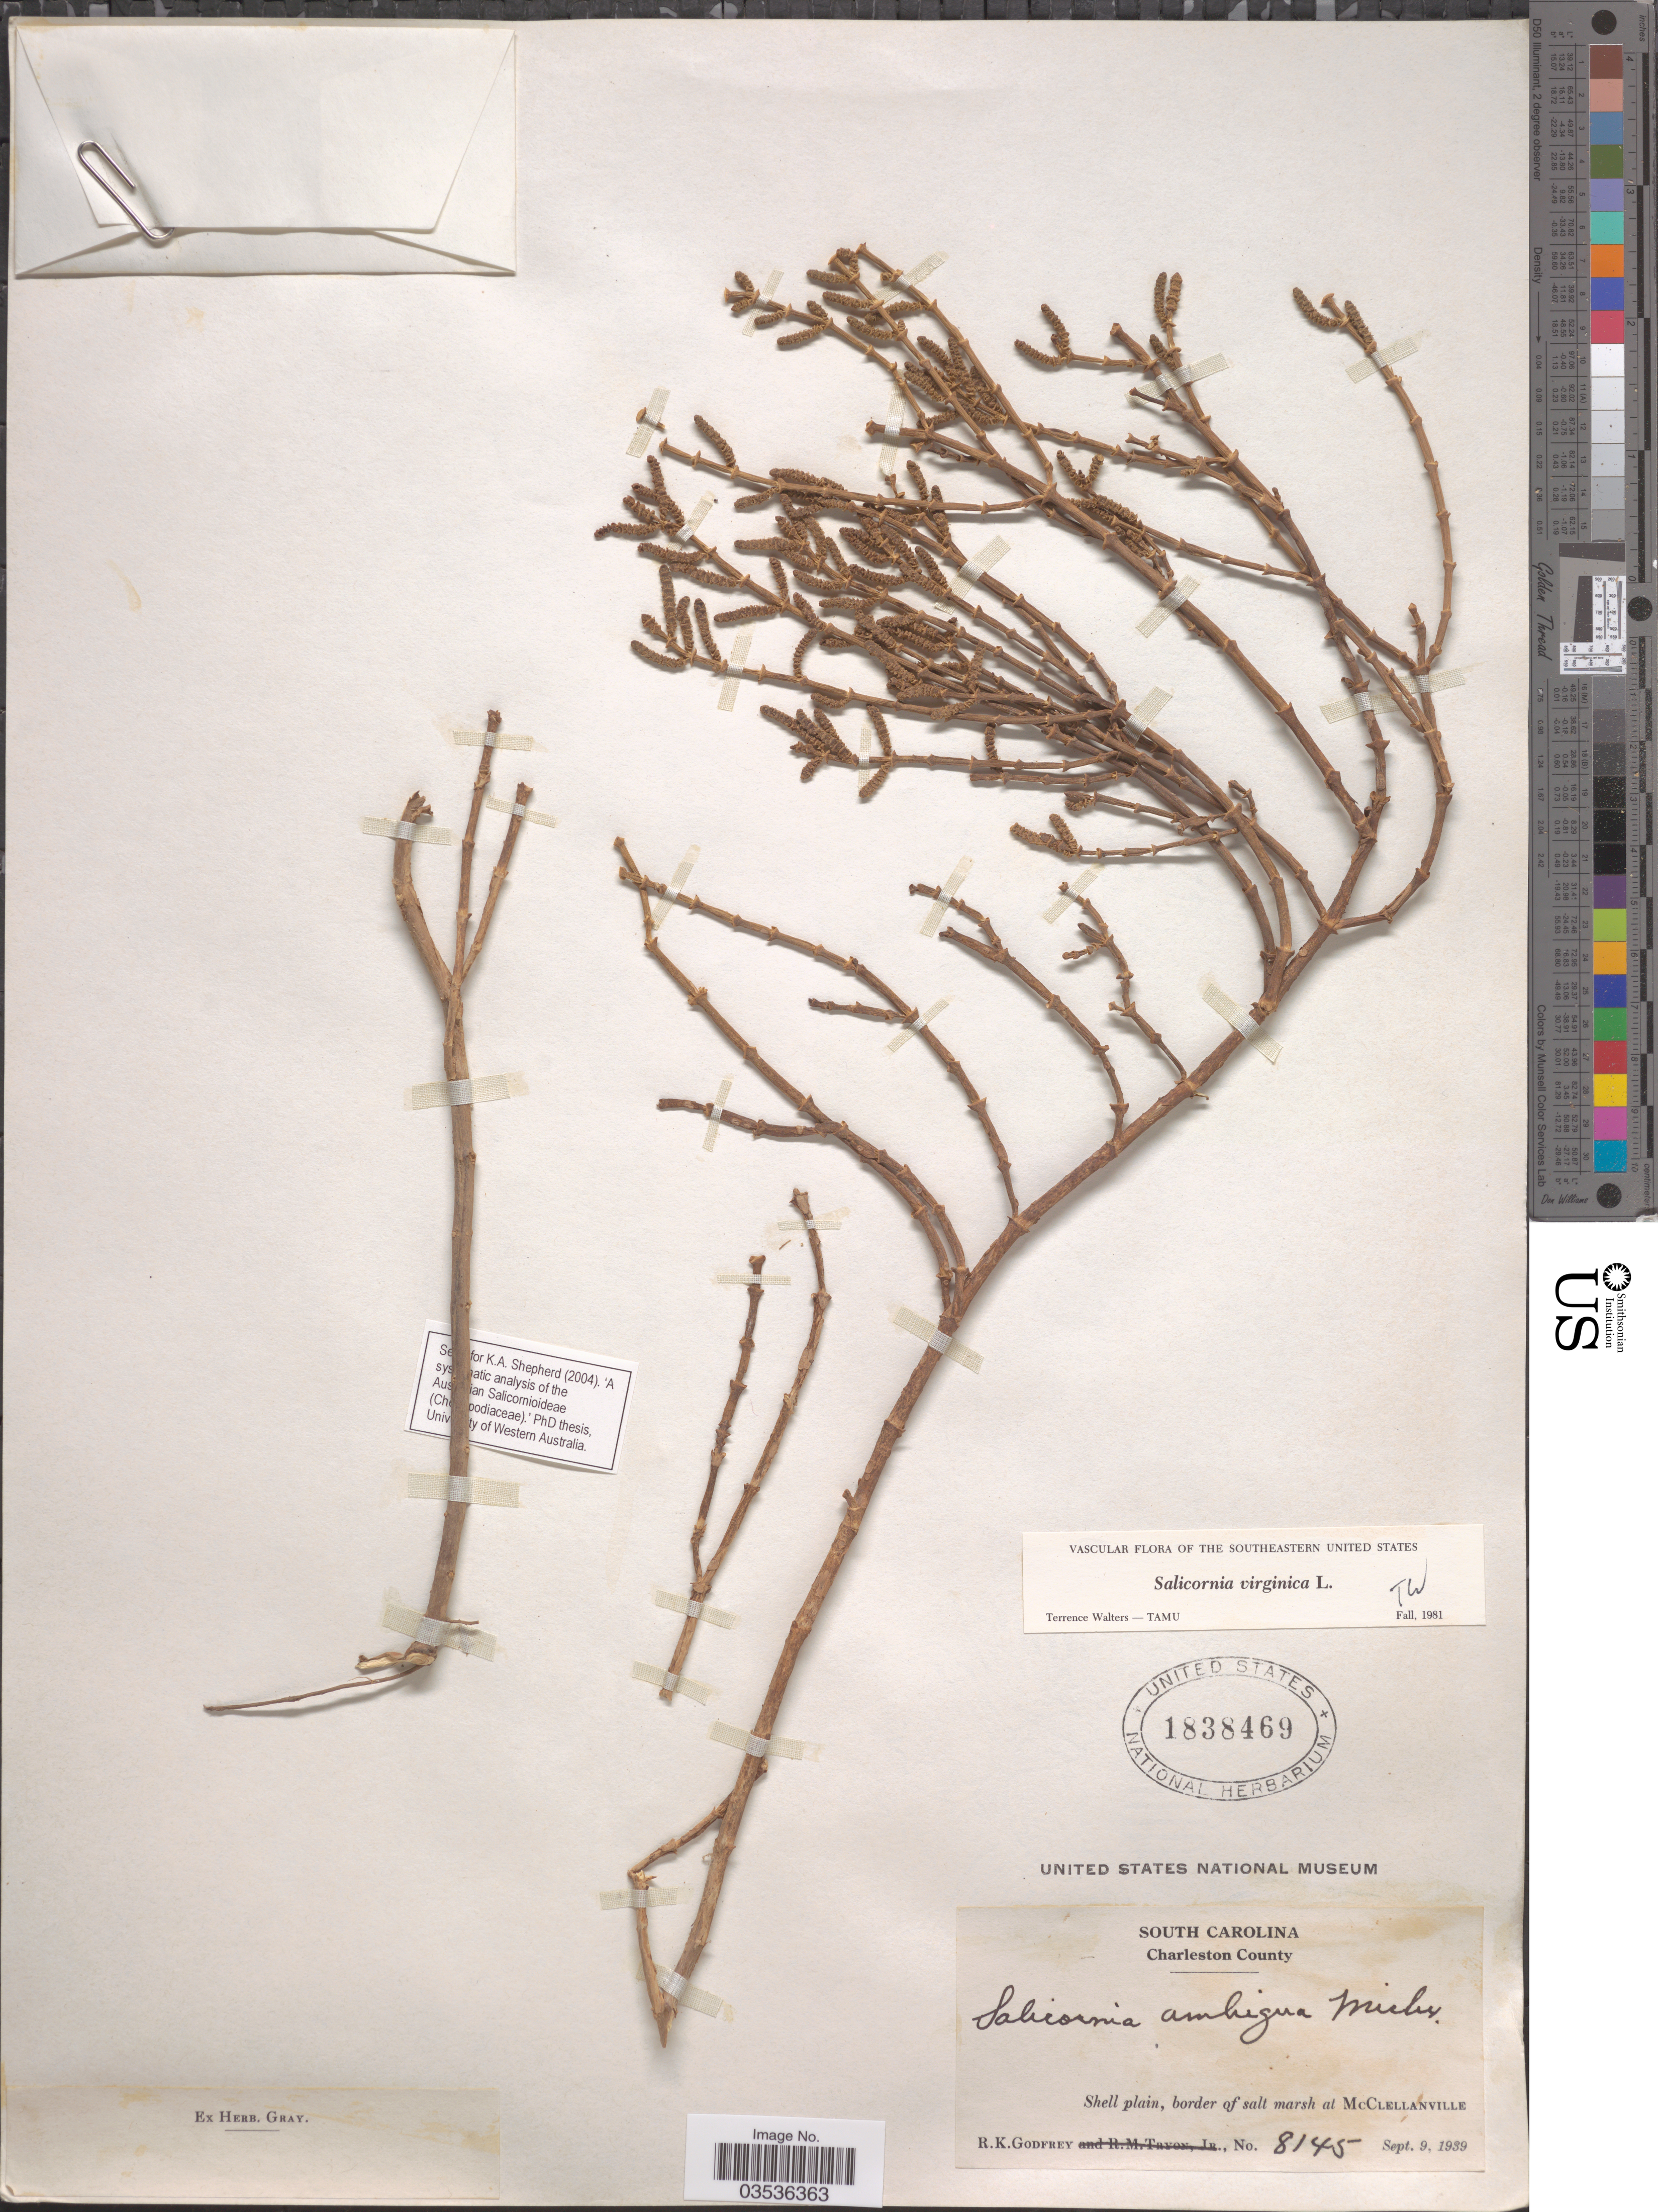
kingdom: Plantae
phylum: Tracheophyta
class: Magnoliopsida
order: Caryophyllales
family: Amaranthaceae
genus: Salicornia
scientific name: Salicornia ambigua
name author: Michx.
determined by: Strong, Mark T., (BOT), Smithsonian Institution - National Museum of Natural History (UNITED STATES)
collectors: R. K. Godfrey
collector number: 8145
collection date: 1939-09-09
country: United States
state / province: South Carolina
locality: Charleston County. Border of salt marsh at McClellanville.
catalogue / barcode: US 1838469